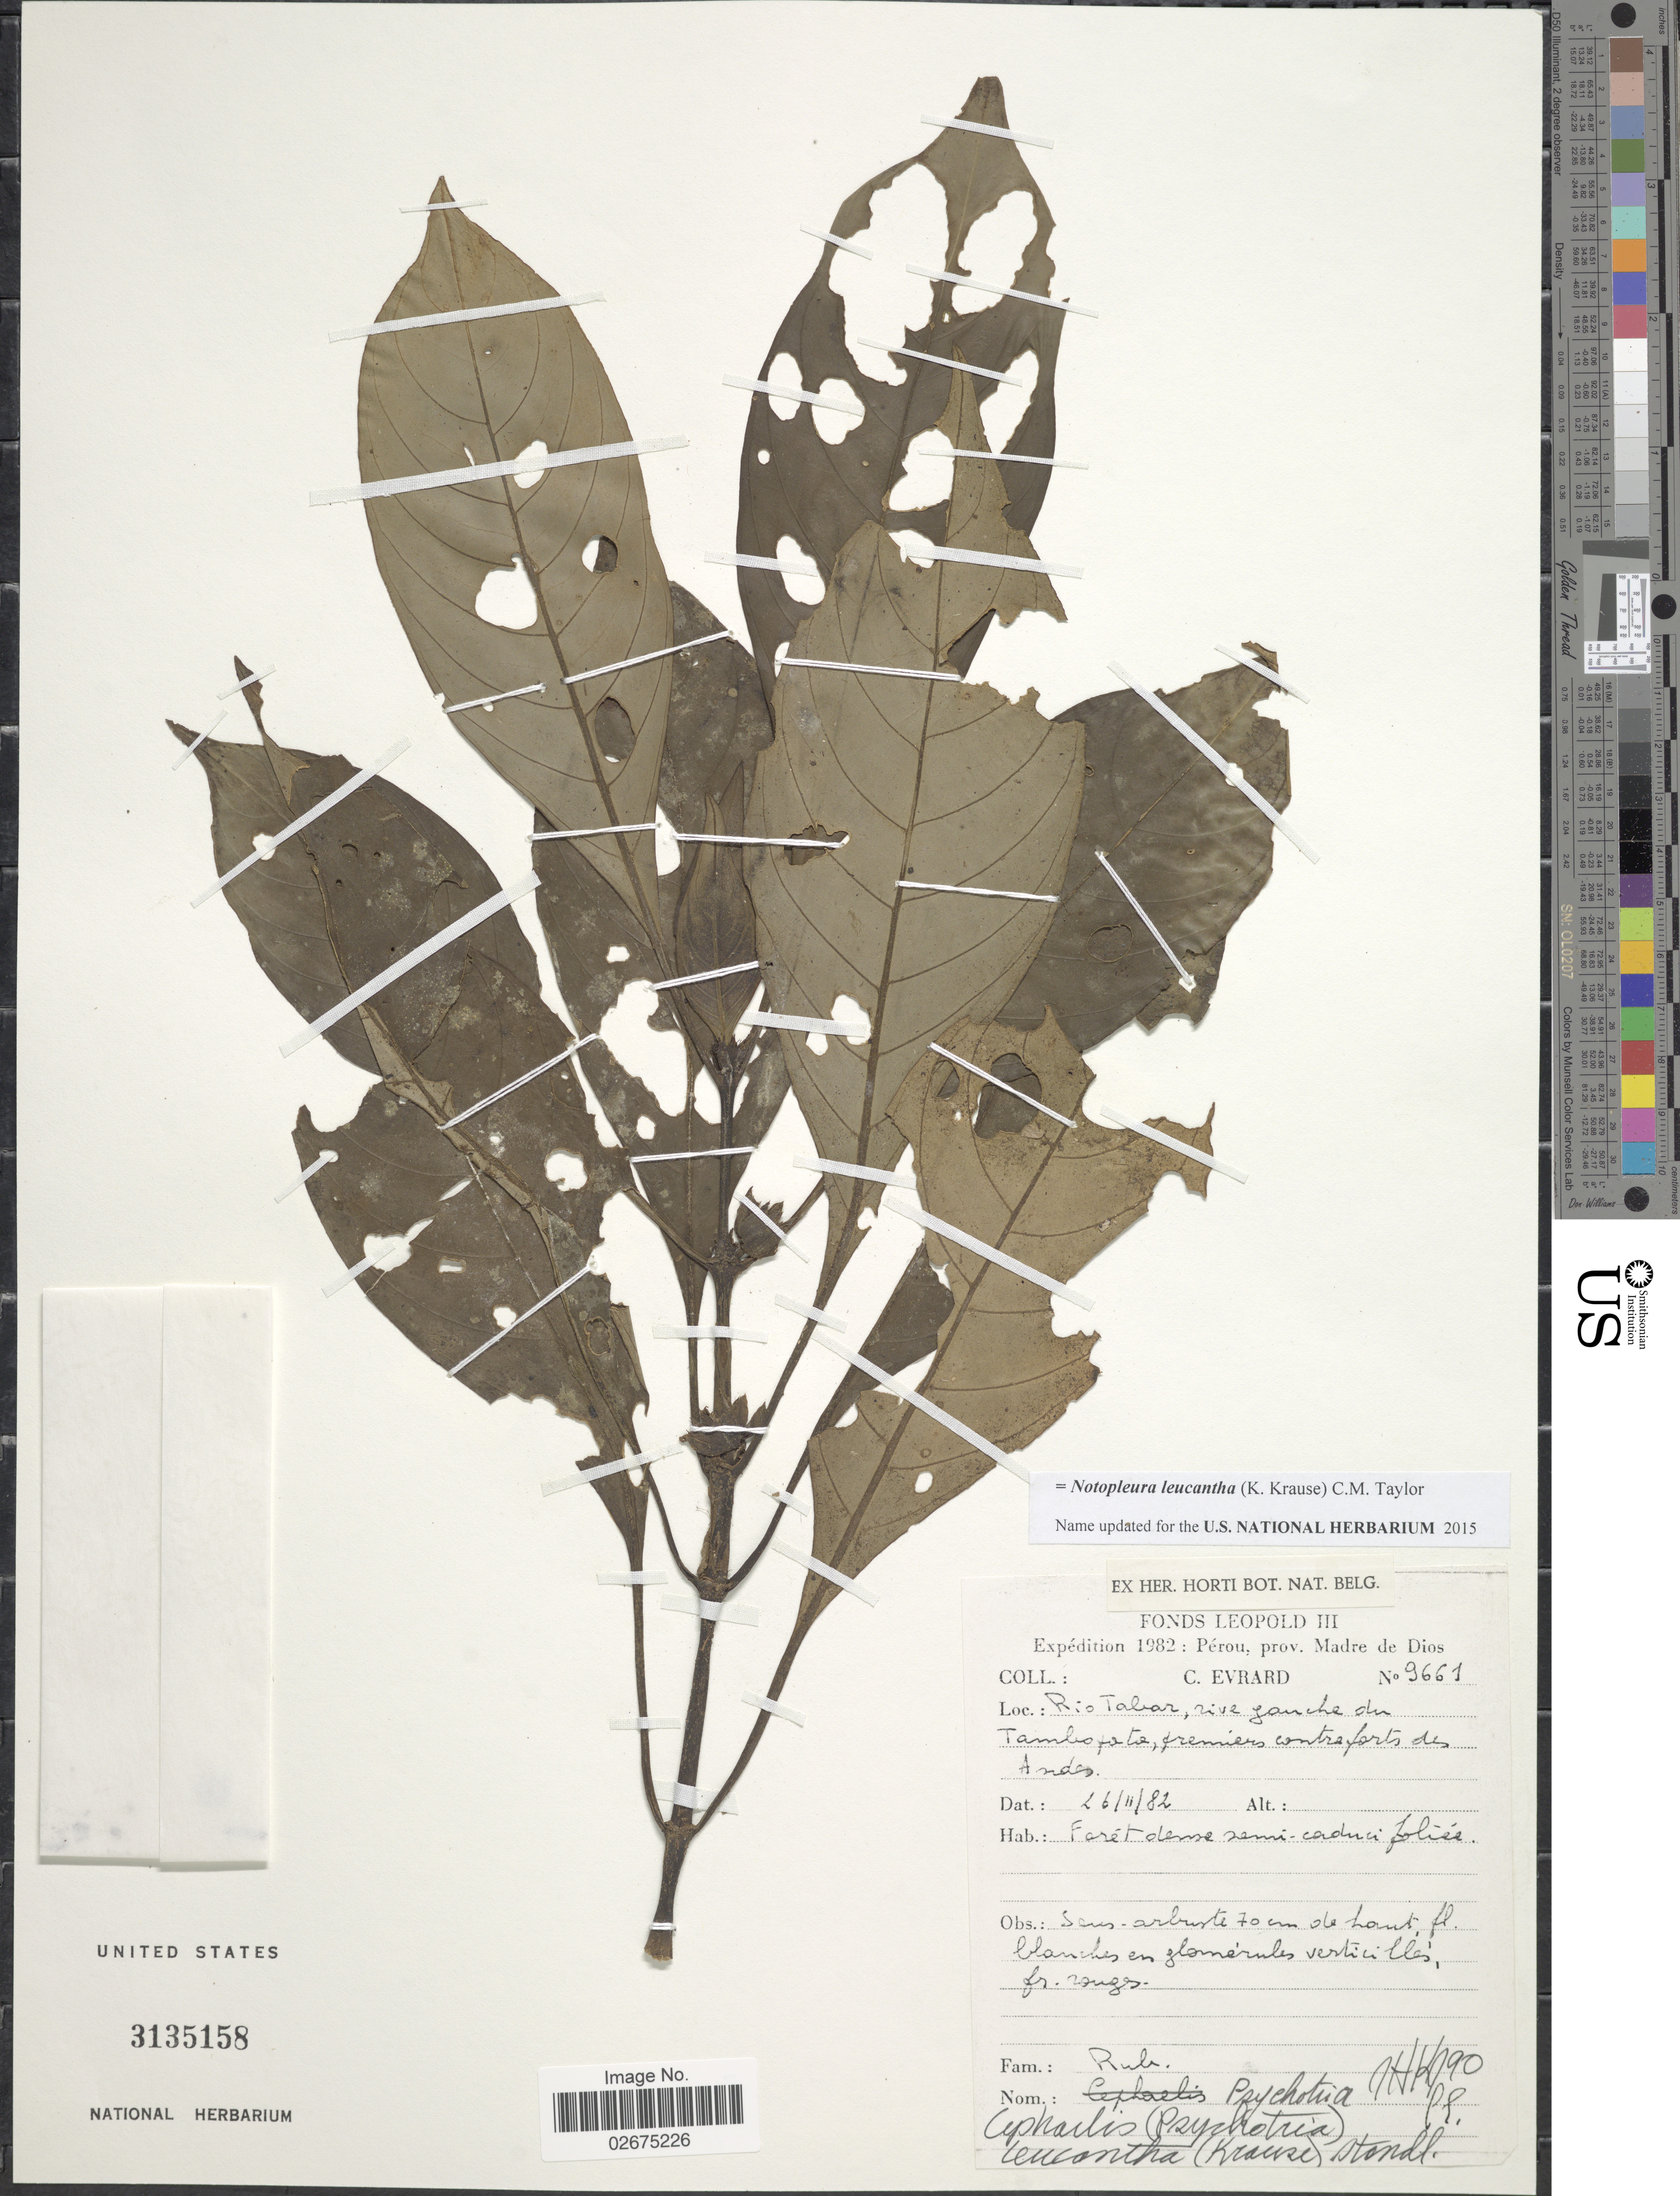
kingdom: Plantae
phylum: Tracheophyta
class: Magnoliopsida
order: Gentianales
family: Rubiaceae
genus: Notopleura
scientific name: Notopleura leucantha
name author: (K. Krause) C.M. Taylor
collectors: C. Evrard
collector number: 9661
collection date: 1982-11-26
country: Peru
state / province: Madre de Dios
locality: Rio Tabar, rive gauche du Tambopata, premiers contraforts des Andes.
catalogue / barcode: US 3135158